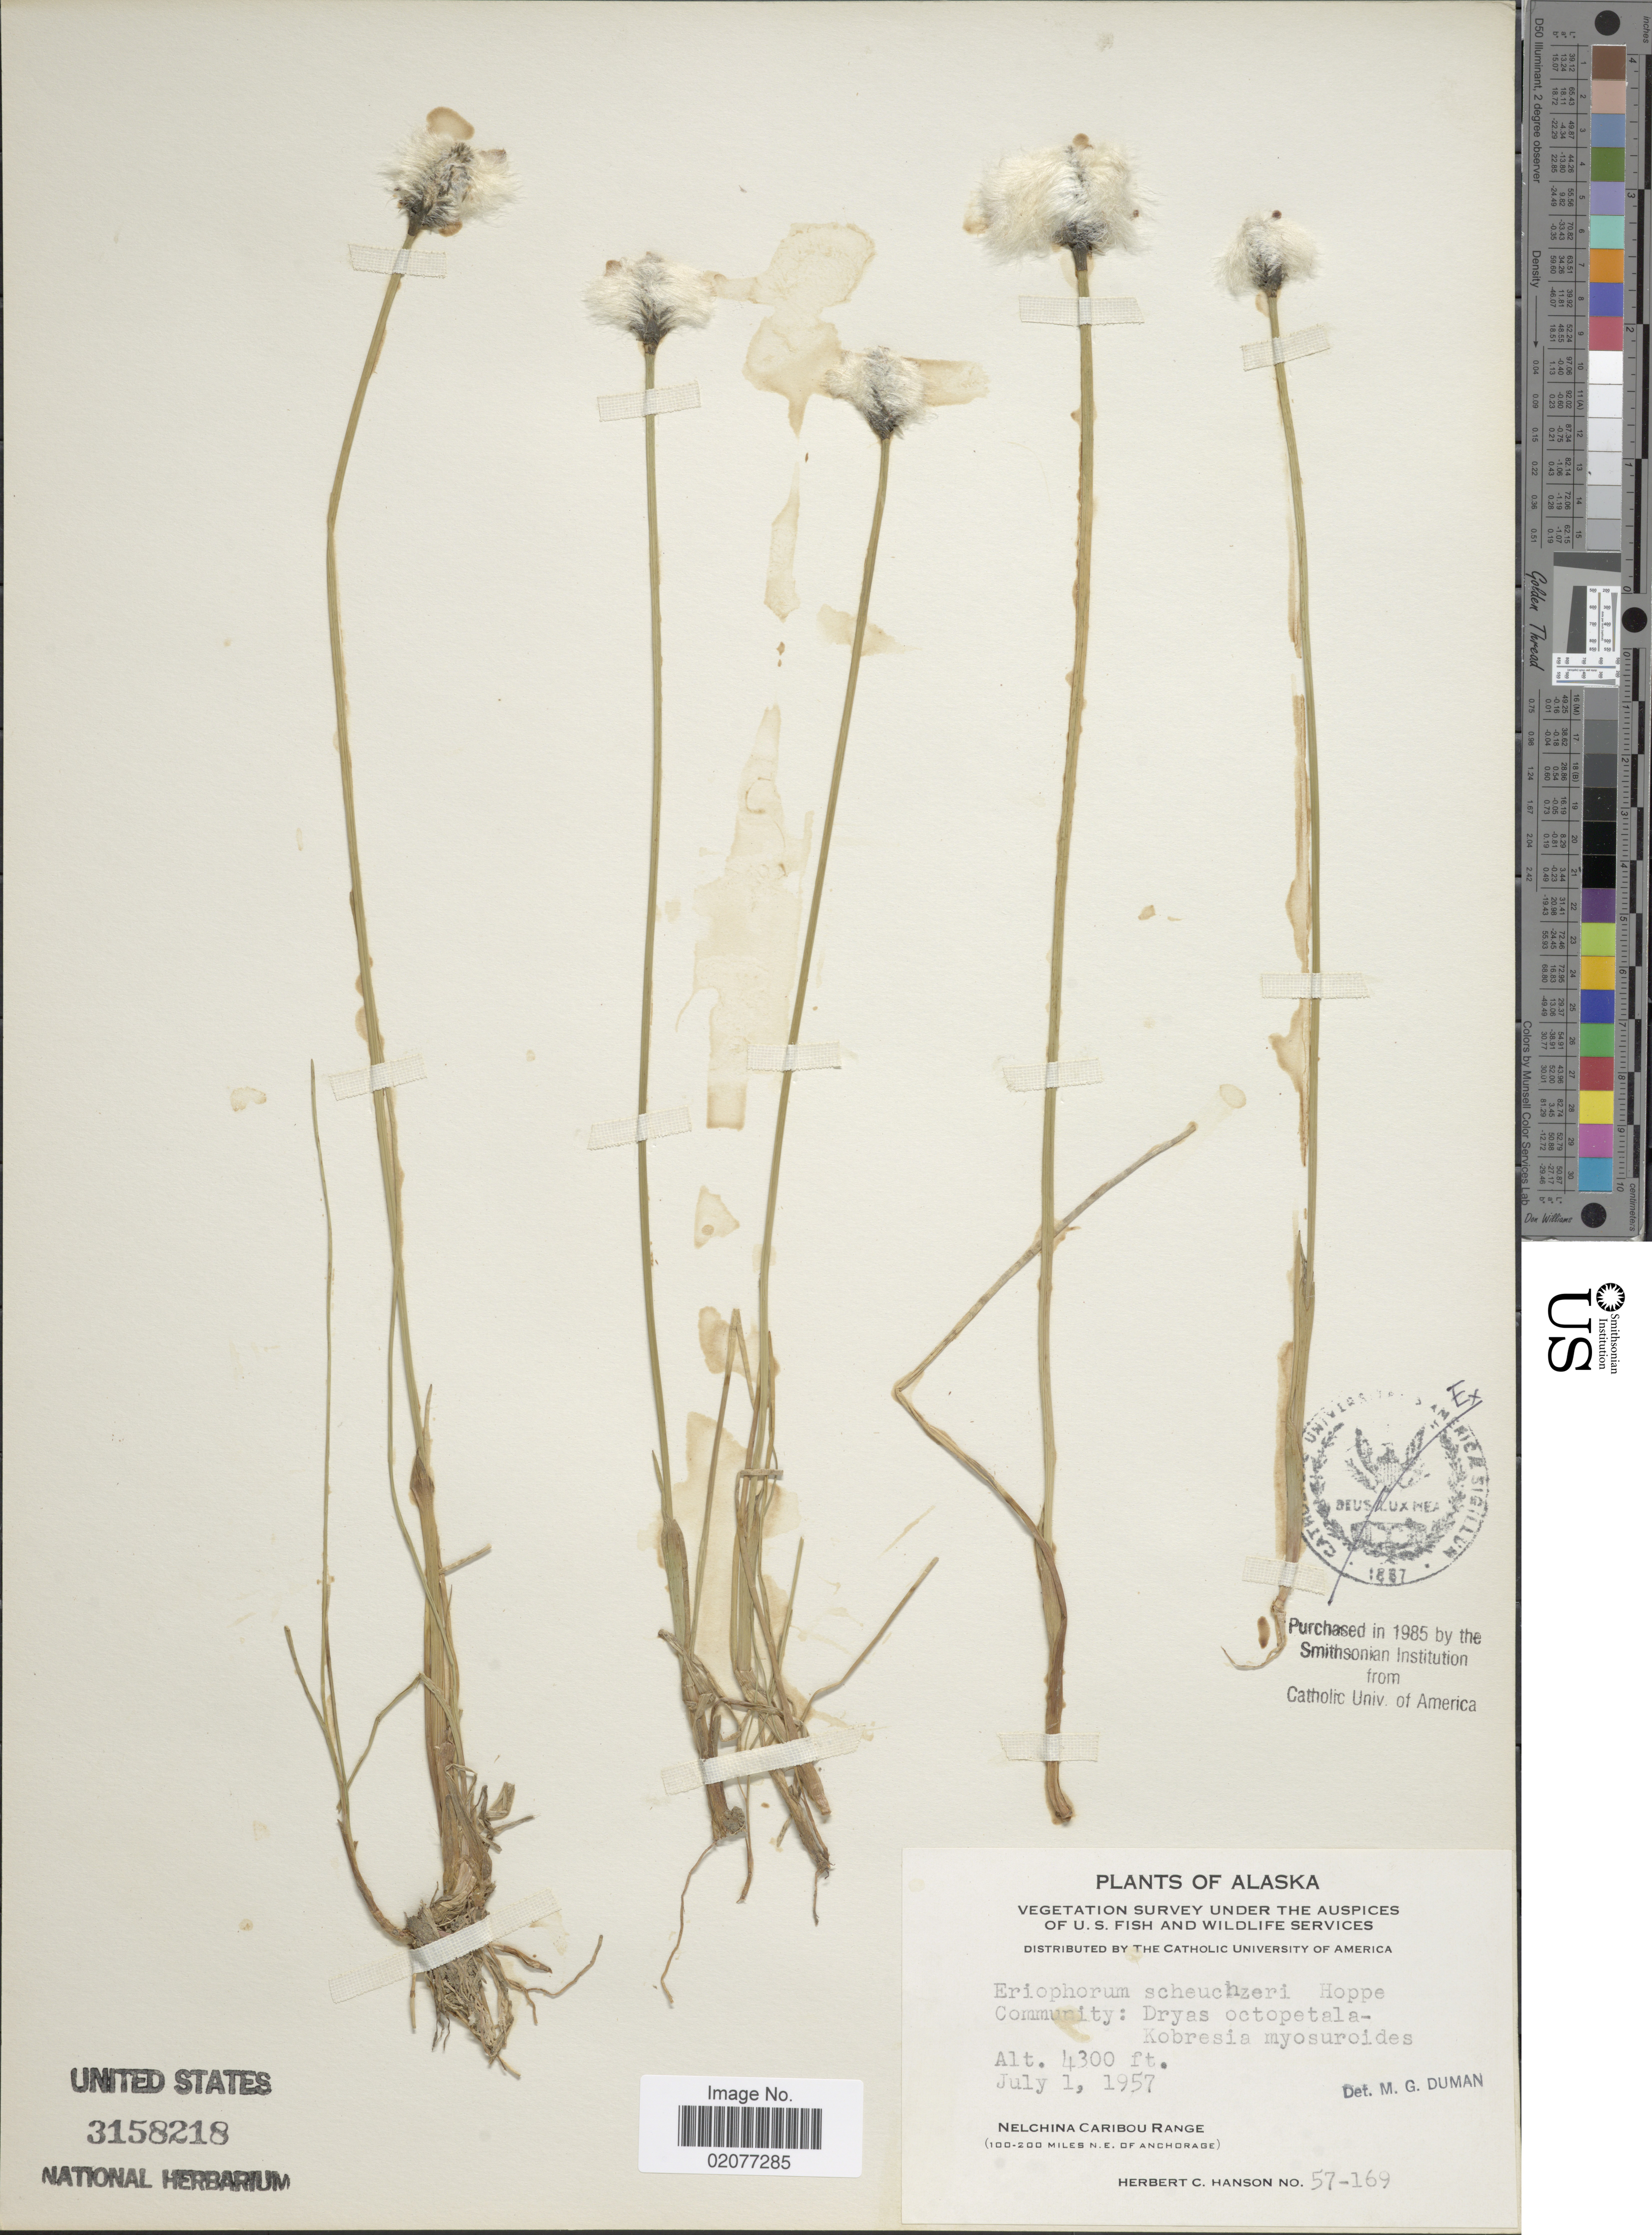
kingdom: Plantae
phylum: Tracheophyta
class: Liliopsida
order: Poales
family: Cyperaceae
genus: Eriophorum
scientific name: Eriophorum scheuchzeri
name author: Hoppe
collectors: H. Hanson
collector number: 57-169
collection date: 1957-07-01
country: United States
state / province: Alaska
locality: Nelchina Caribou Range, (100-200 miles N.E. of Anchorage).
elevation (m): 1311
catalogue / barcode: US 3158218